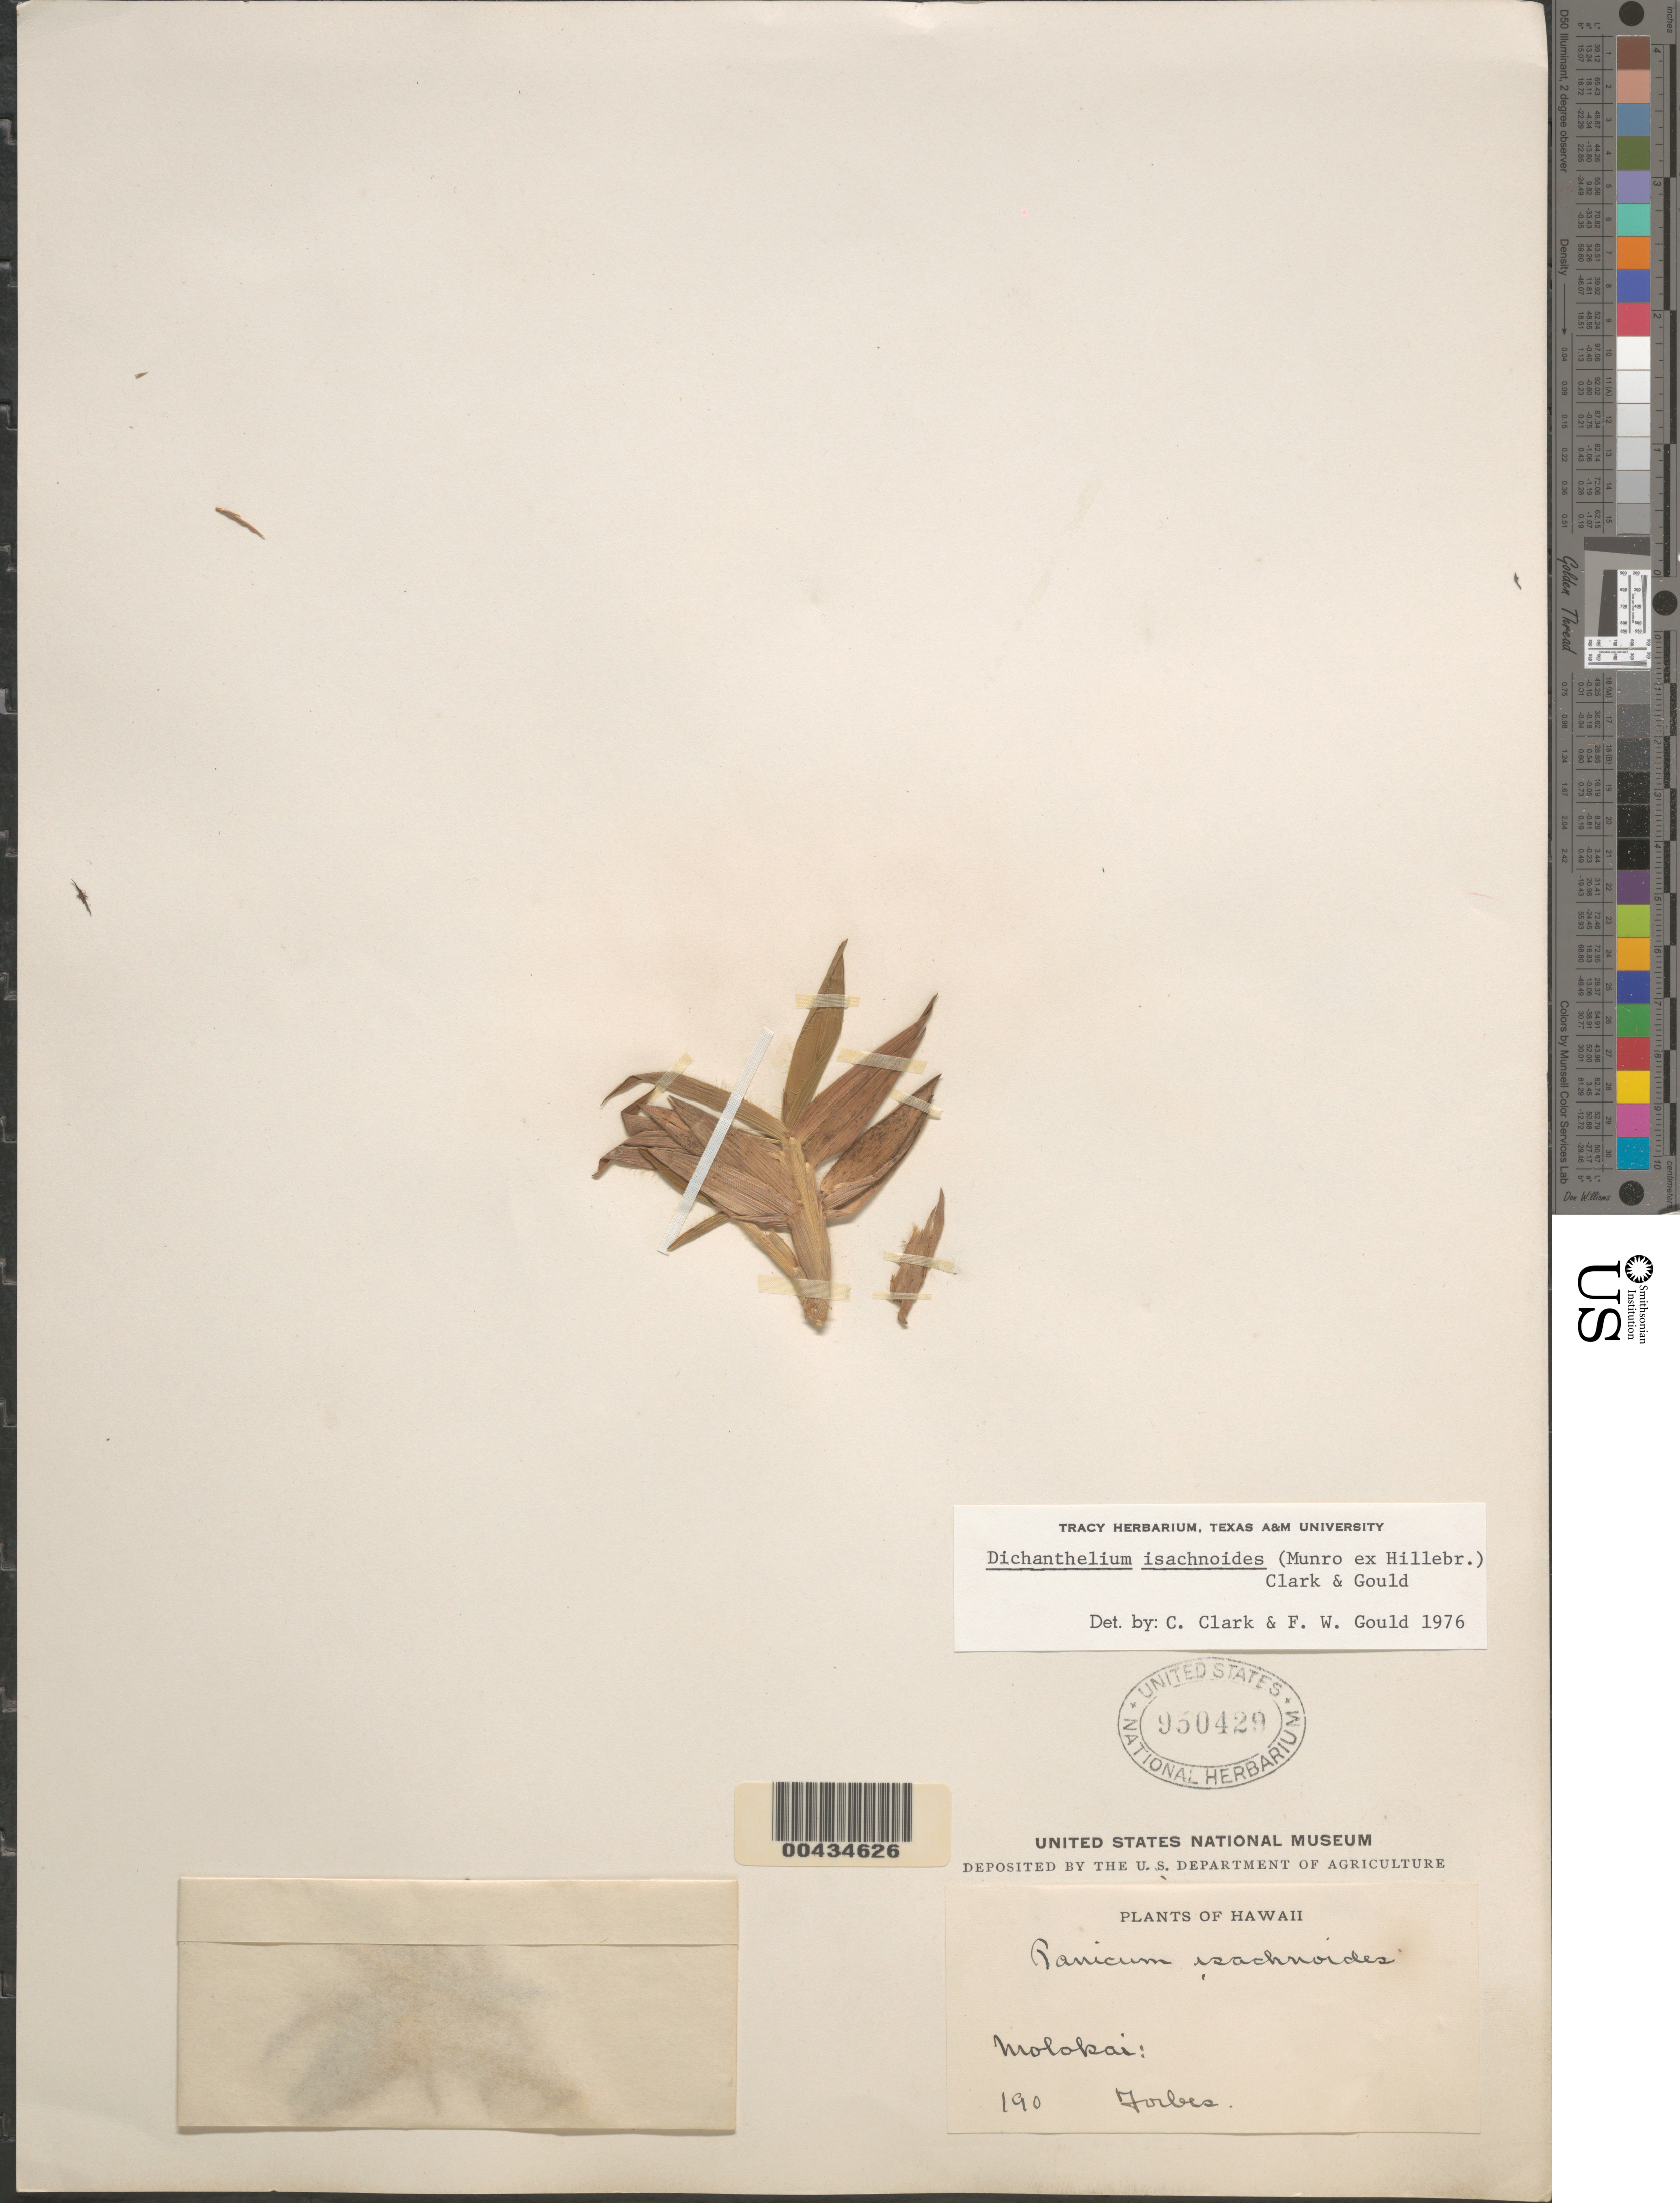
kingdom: Plantae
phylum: Tracheophyta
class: Liliopsida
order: Poales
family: Poaceae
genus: Dichanthelium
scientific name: Dichanthelium isachnoides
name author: (Munro ex Hillebr.) C.A. Clark & Gould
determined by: Clark, C. A.; Gould, F. W.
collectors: C. N. Forbes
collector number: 190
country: United States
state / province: Hawaii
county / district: Maui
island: Moloka'i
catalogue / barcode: US 950429